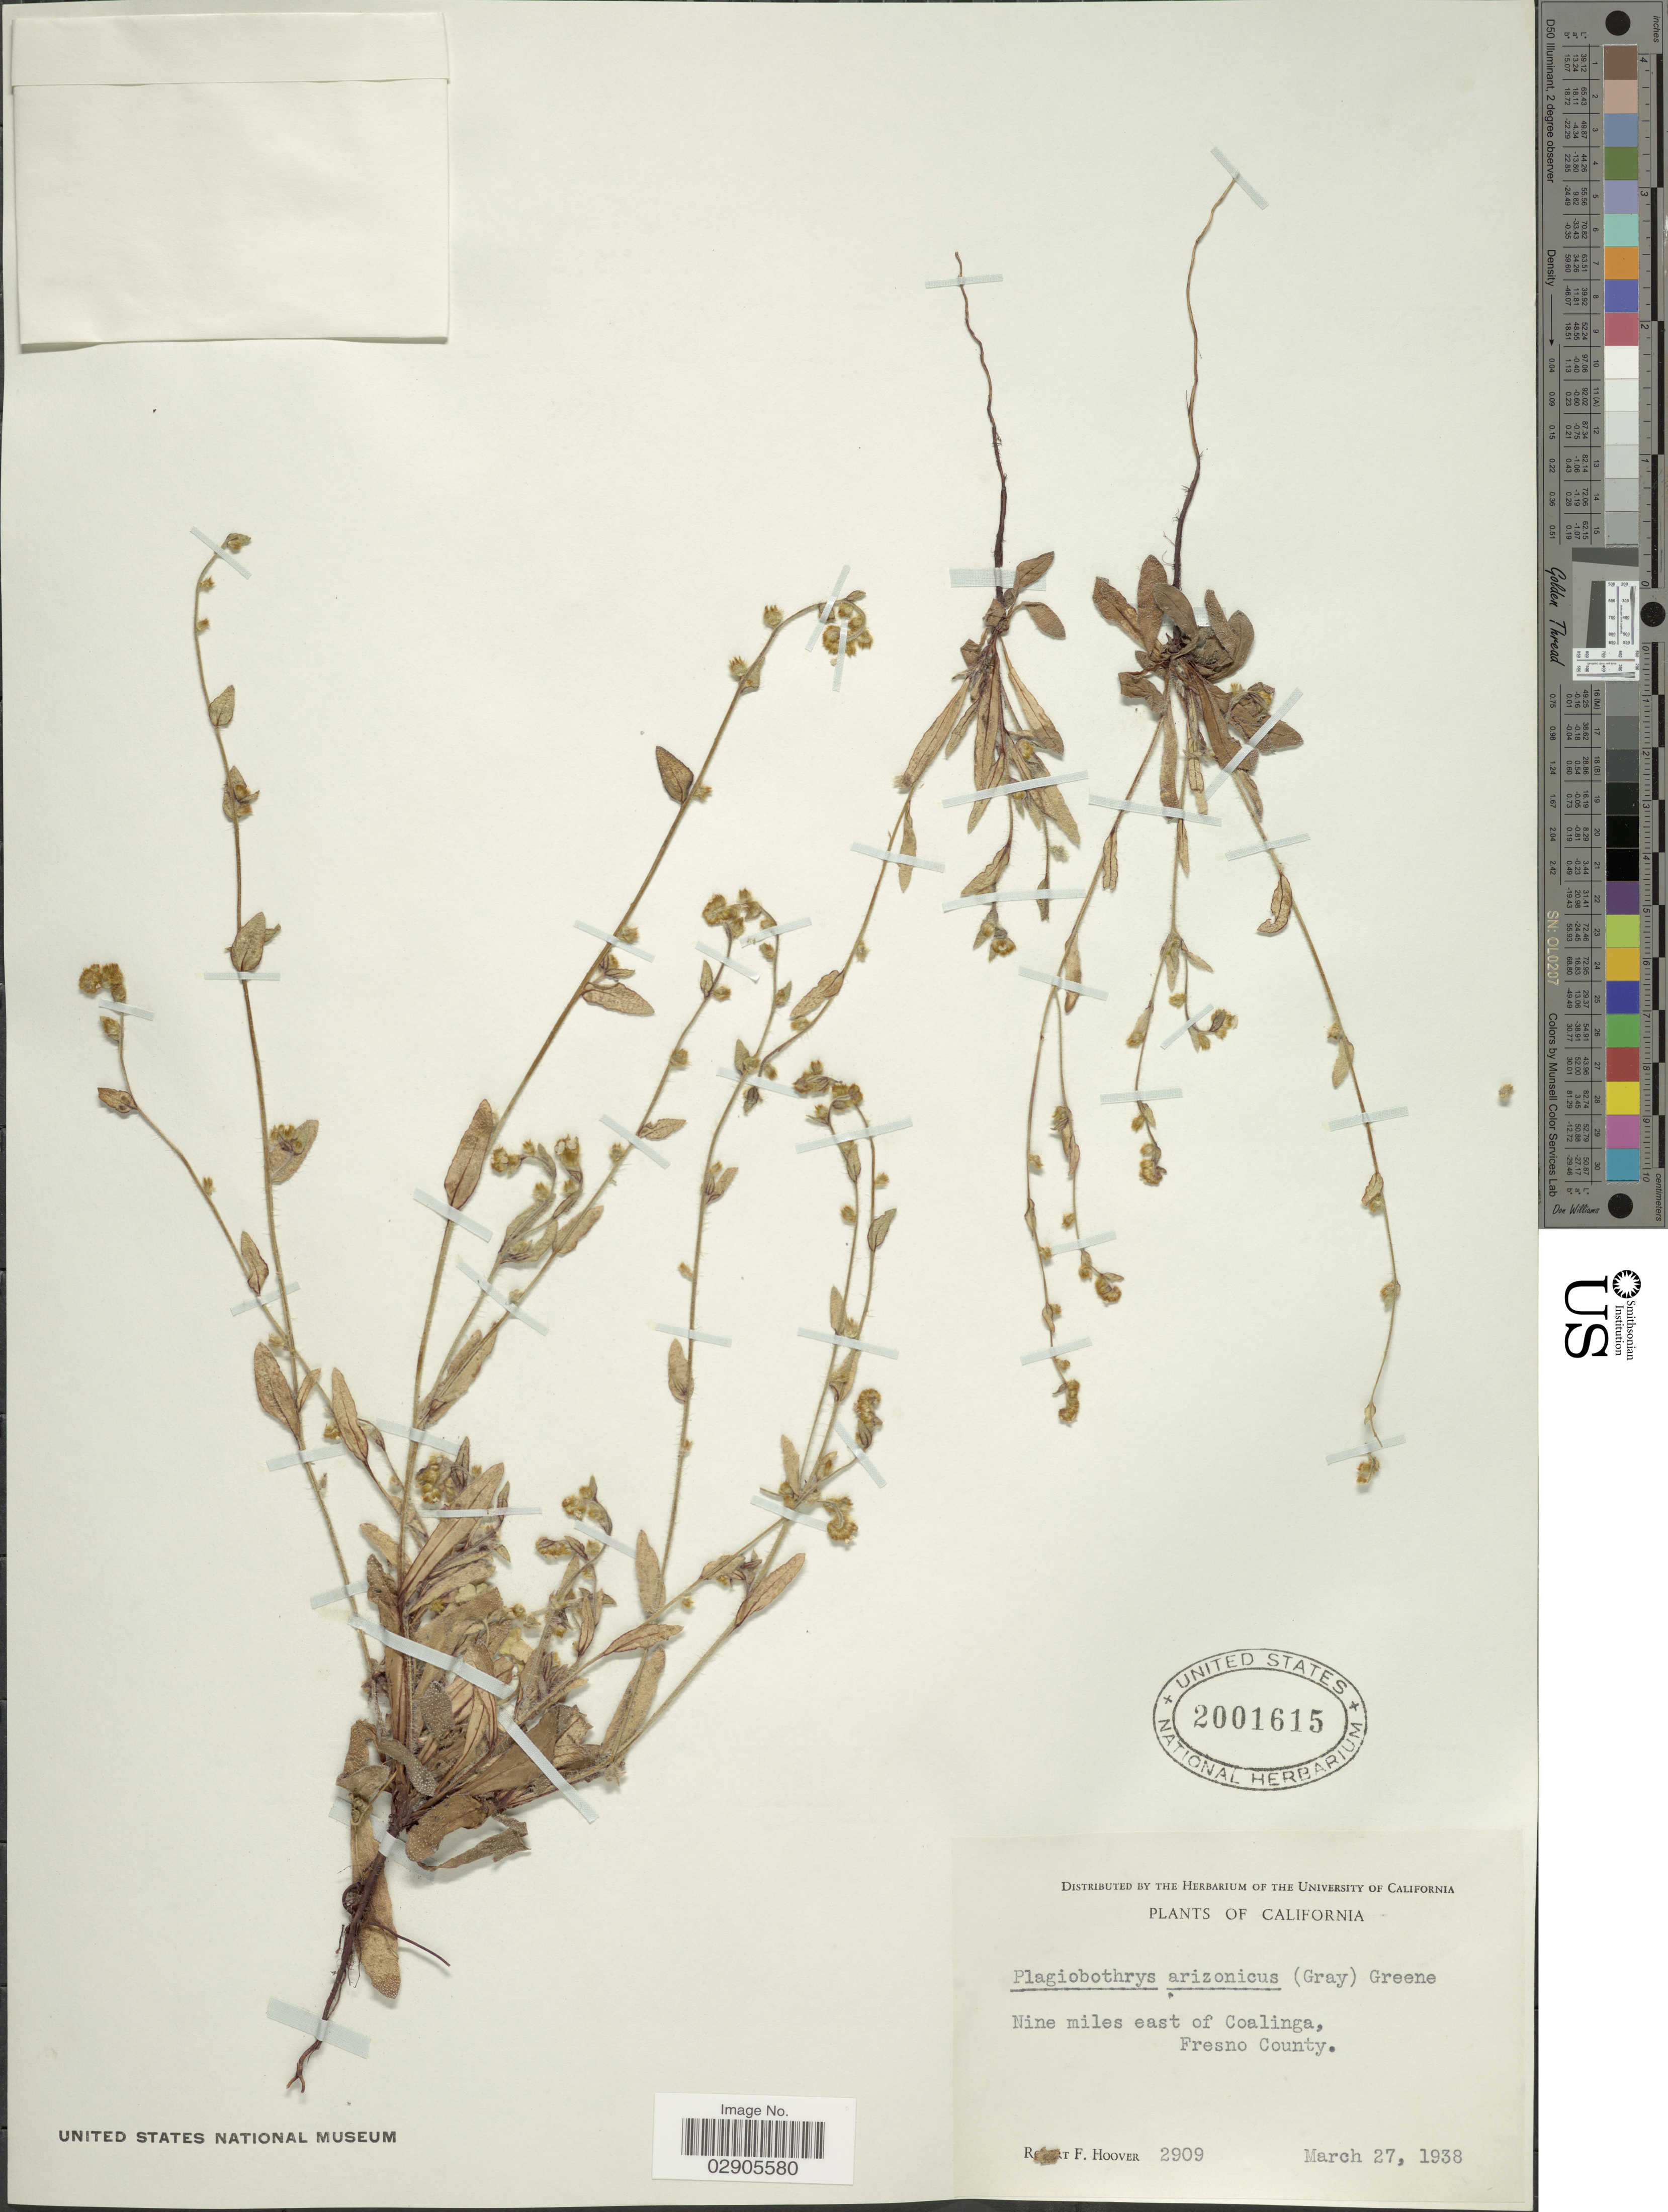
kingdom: Plantae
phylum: Tracheophyta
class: Magnoliopsida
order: Boraginales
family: Boraginaceae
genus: Plagiobothrys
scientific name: Plagiobothrys arizonicus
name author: (A. Gray) Greene ex A. Gray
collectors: R. F. Hoover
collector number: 2909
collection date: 1938-03-27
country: United States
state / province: California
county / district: Fresno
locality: Nine miles east of Coalinga, Fresno County.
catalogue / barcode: US 2001615